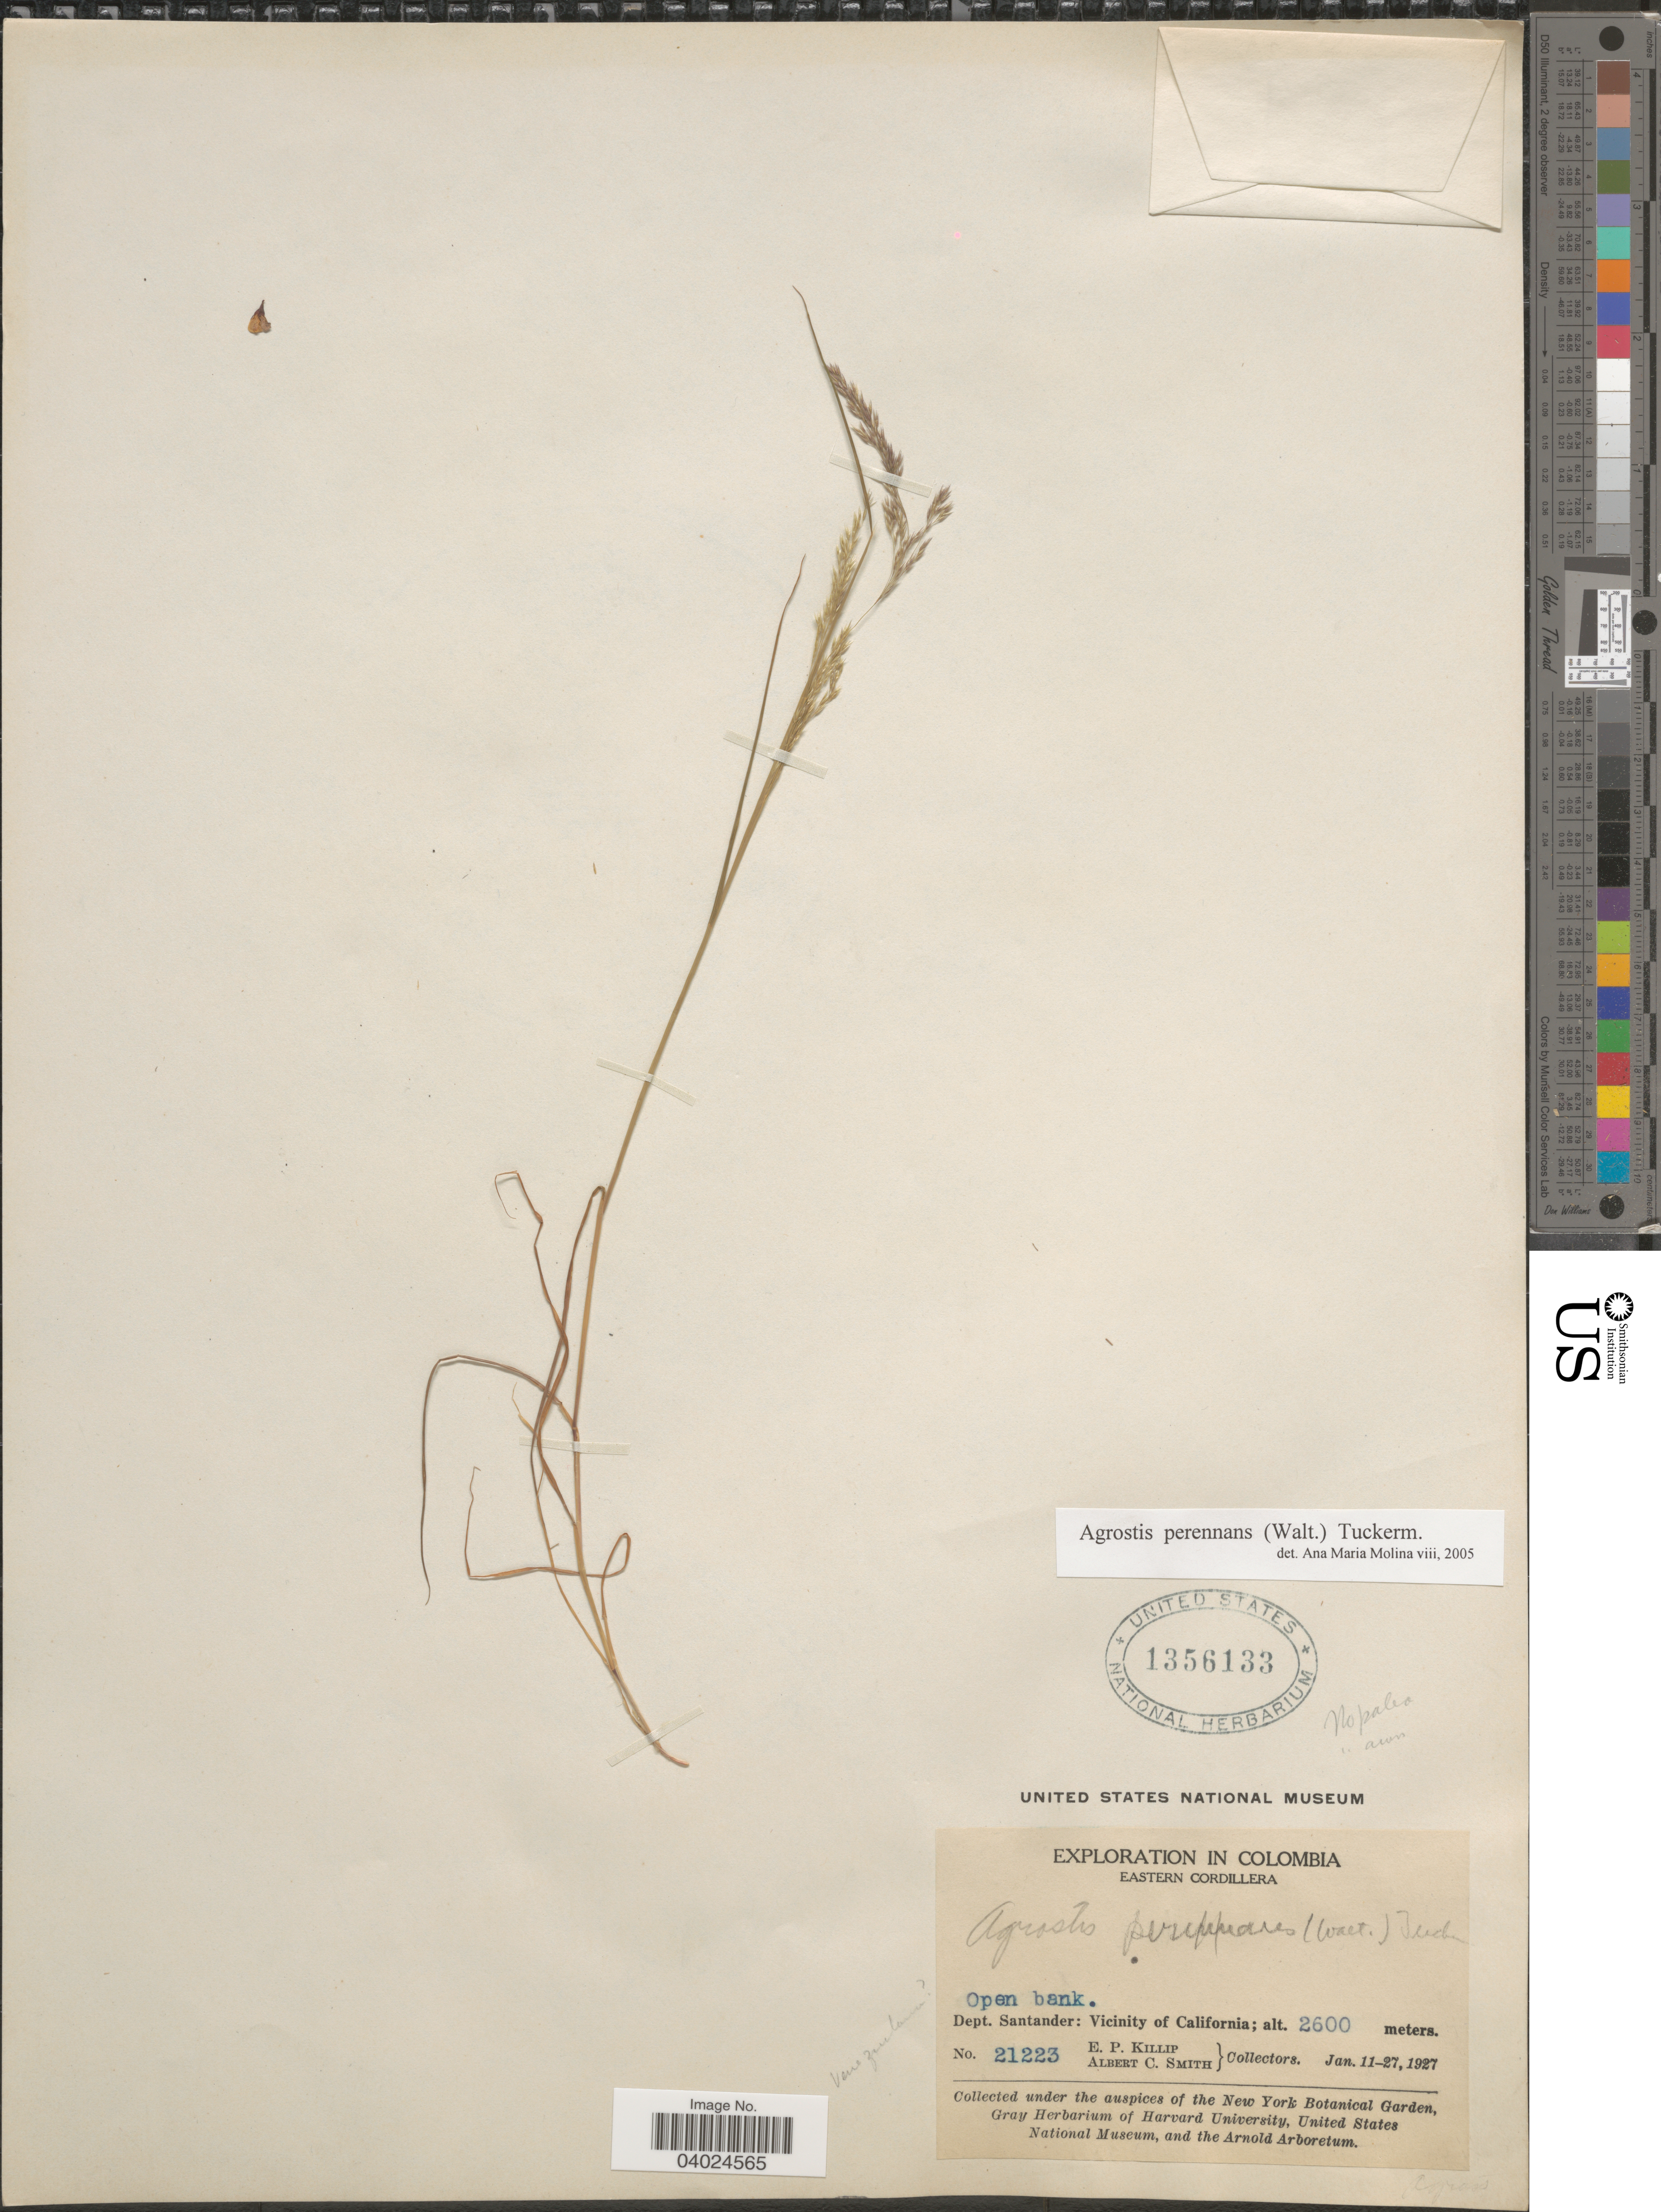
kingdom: Plantae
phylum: Tracheophyta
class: Liliopsida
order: Poales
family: Poaceae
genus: Agrostis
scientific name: Agrostis perennans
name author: (Walter) Tuck.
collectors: E. P. Killip & A. C. Smith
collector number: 21223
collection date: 1927-01-11/1927-01-27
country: Colombia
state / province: Santander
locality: Eastern Cordillera. Open bank. Dept. Santander: Vicinity of California.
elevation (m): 2600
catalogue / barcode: US 1356133